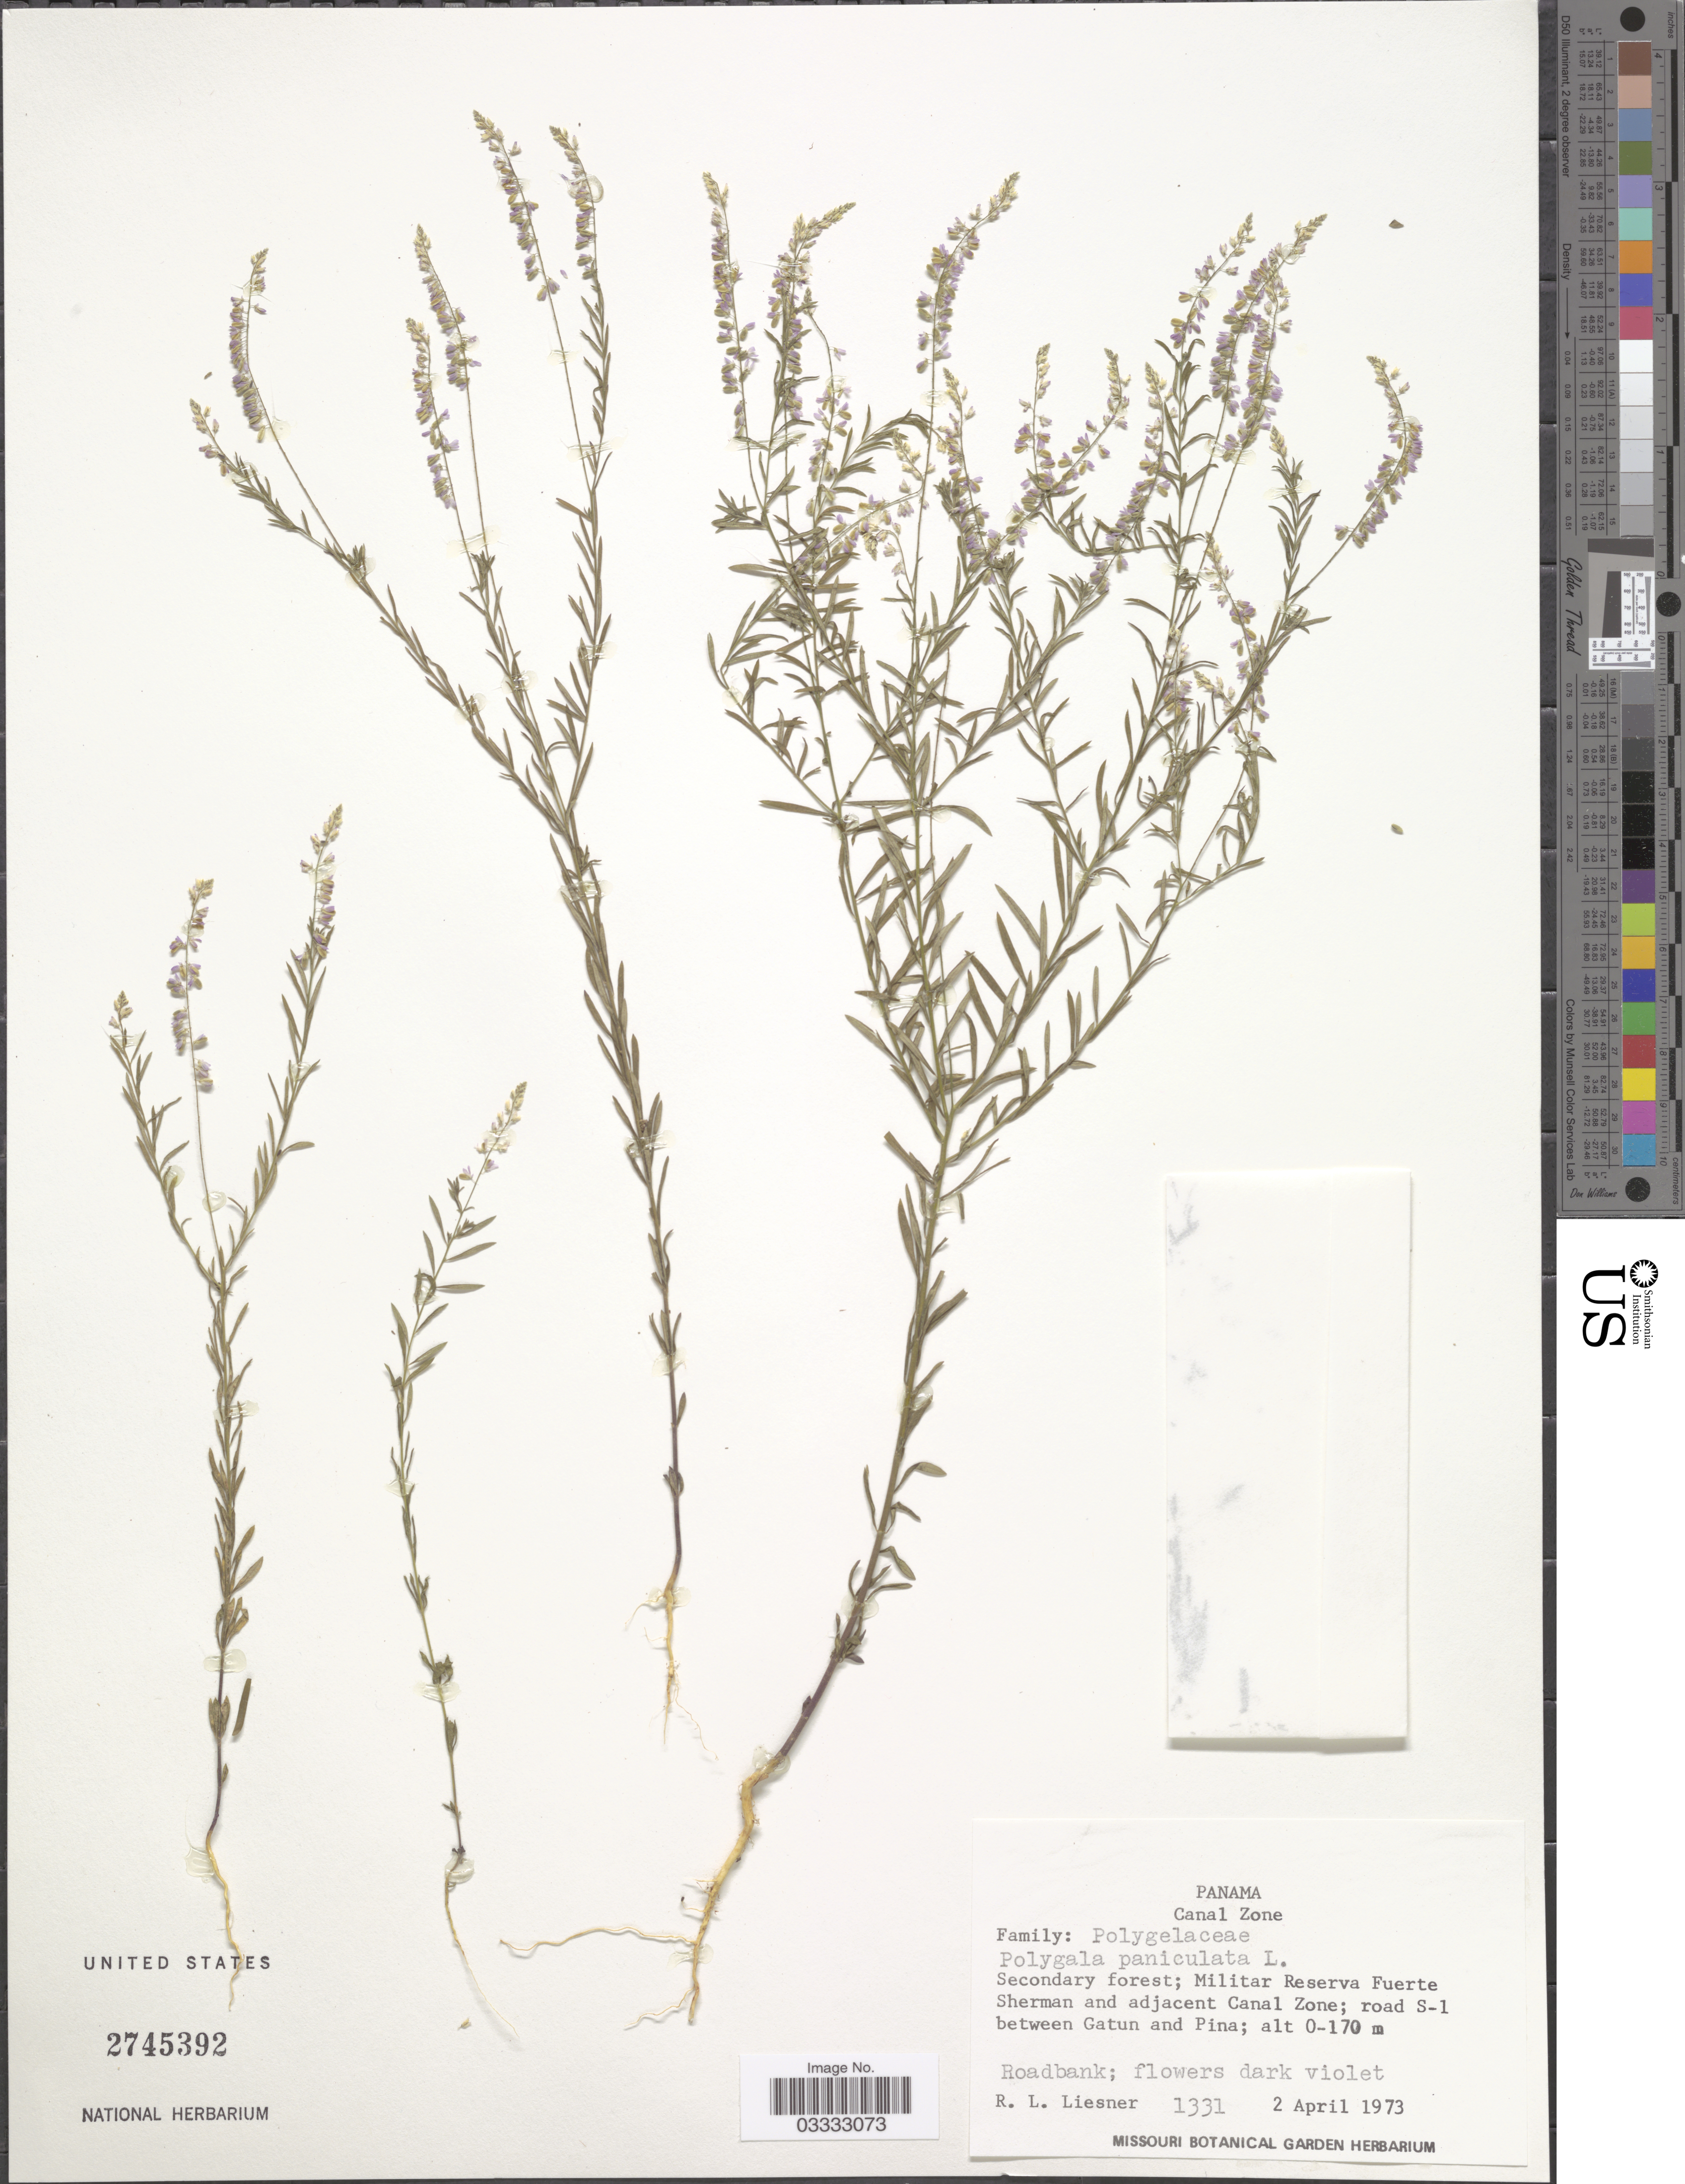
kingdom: Plantae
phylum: Tracheophyta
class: Magnoliopsida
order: Fabales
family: Polygalaceae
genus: Polygala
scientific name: Polygala paniculata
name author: L.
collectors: R. L. Liesner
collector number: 1331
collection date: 1973-04-02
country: Panama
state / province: Colón / Panamá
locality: Canal Zone. Secondary forest; Military Reserva Fuerte Sherman and adjacent Canal Zone; road S-1 between Gatun and Pina.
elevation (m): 0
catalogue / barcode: US 2745392